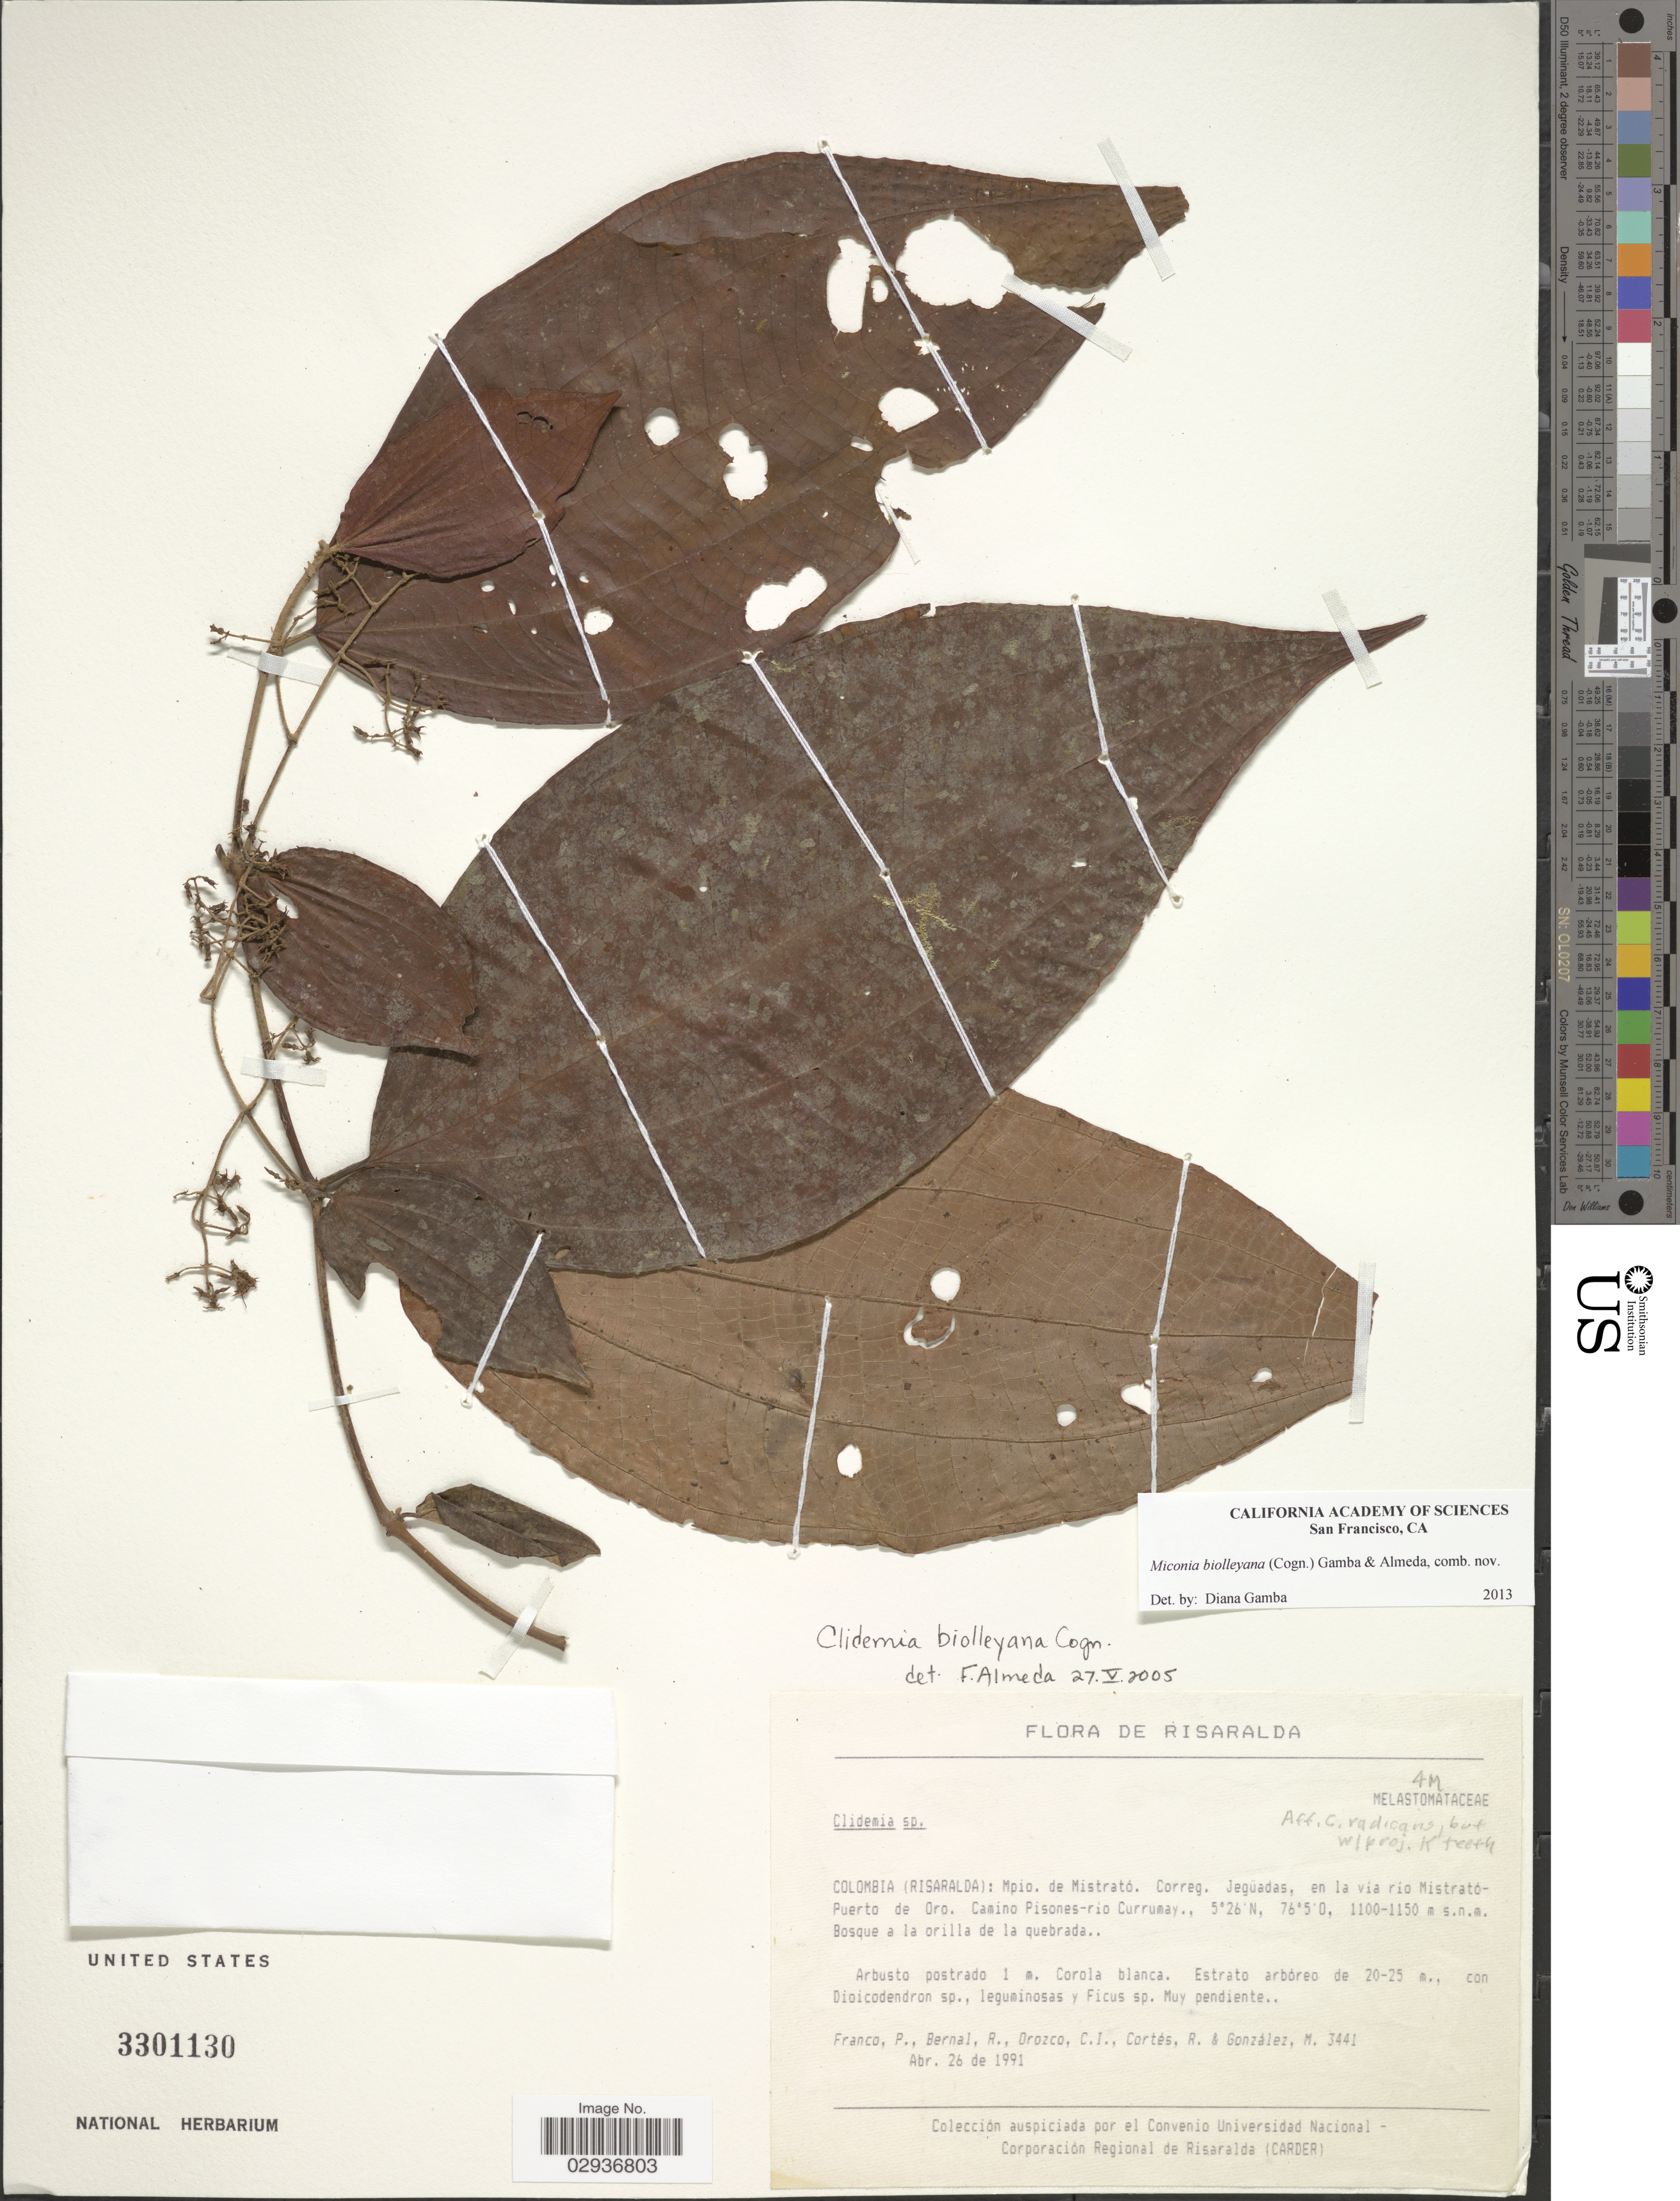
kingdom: Plantae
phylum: Tracheophyta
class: Magnoliopsida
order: Myrtales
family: Melastomataceae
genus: Miconia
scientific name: Miconia biolleyana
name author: (Cogn.) Gamba & Almeda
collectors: P. Franco, R. Bernal, C. I. Orozco, R. Cortés & M. González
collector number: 3441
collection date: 1991-04-26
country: Colombia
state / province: Risaralda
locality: Mpio. de Mistrató. Correg. Jegüadas, en la vía río Mistrató-Puerto de Oro. Camino Pisones-río Currumay.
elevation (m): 1100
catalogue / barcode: US 3301130